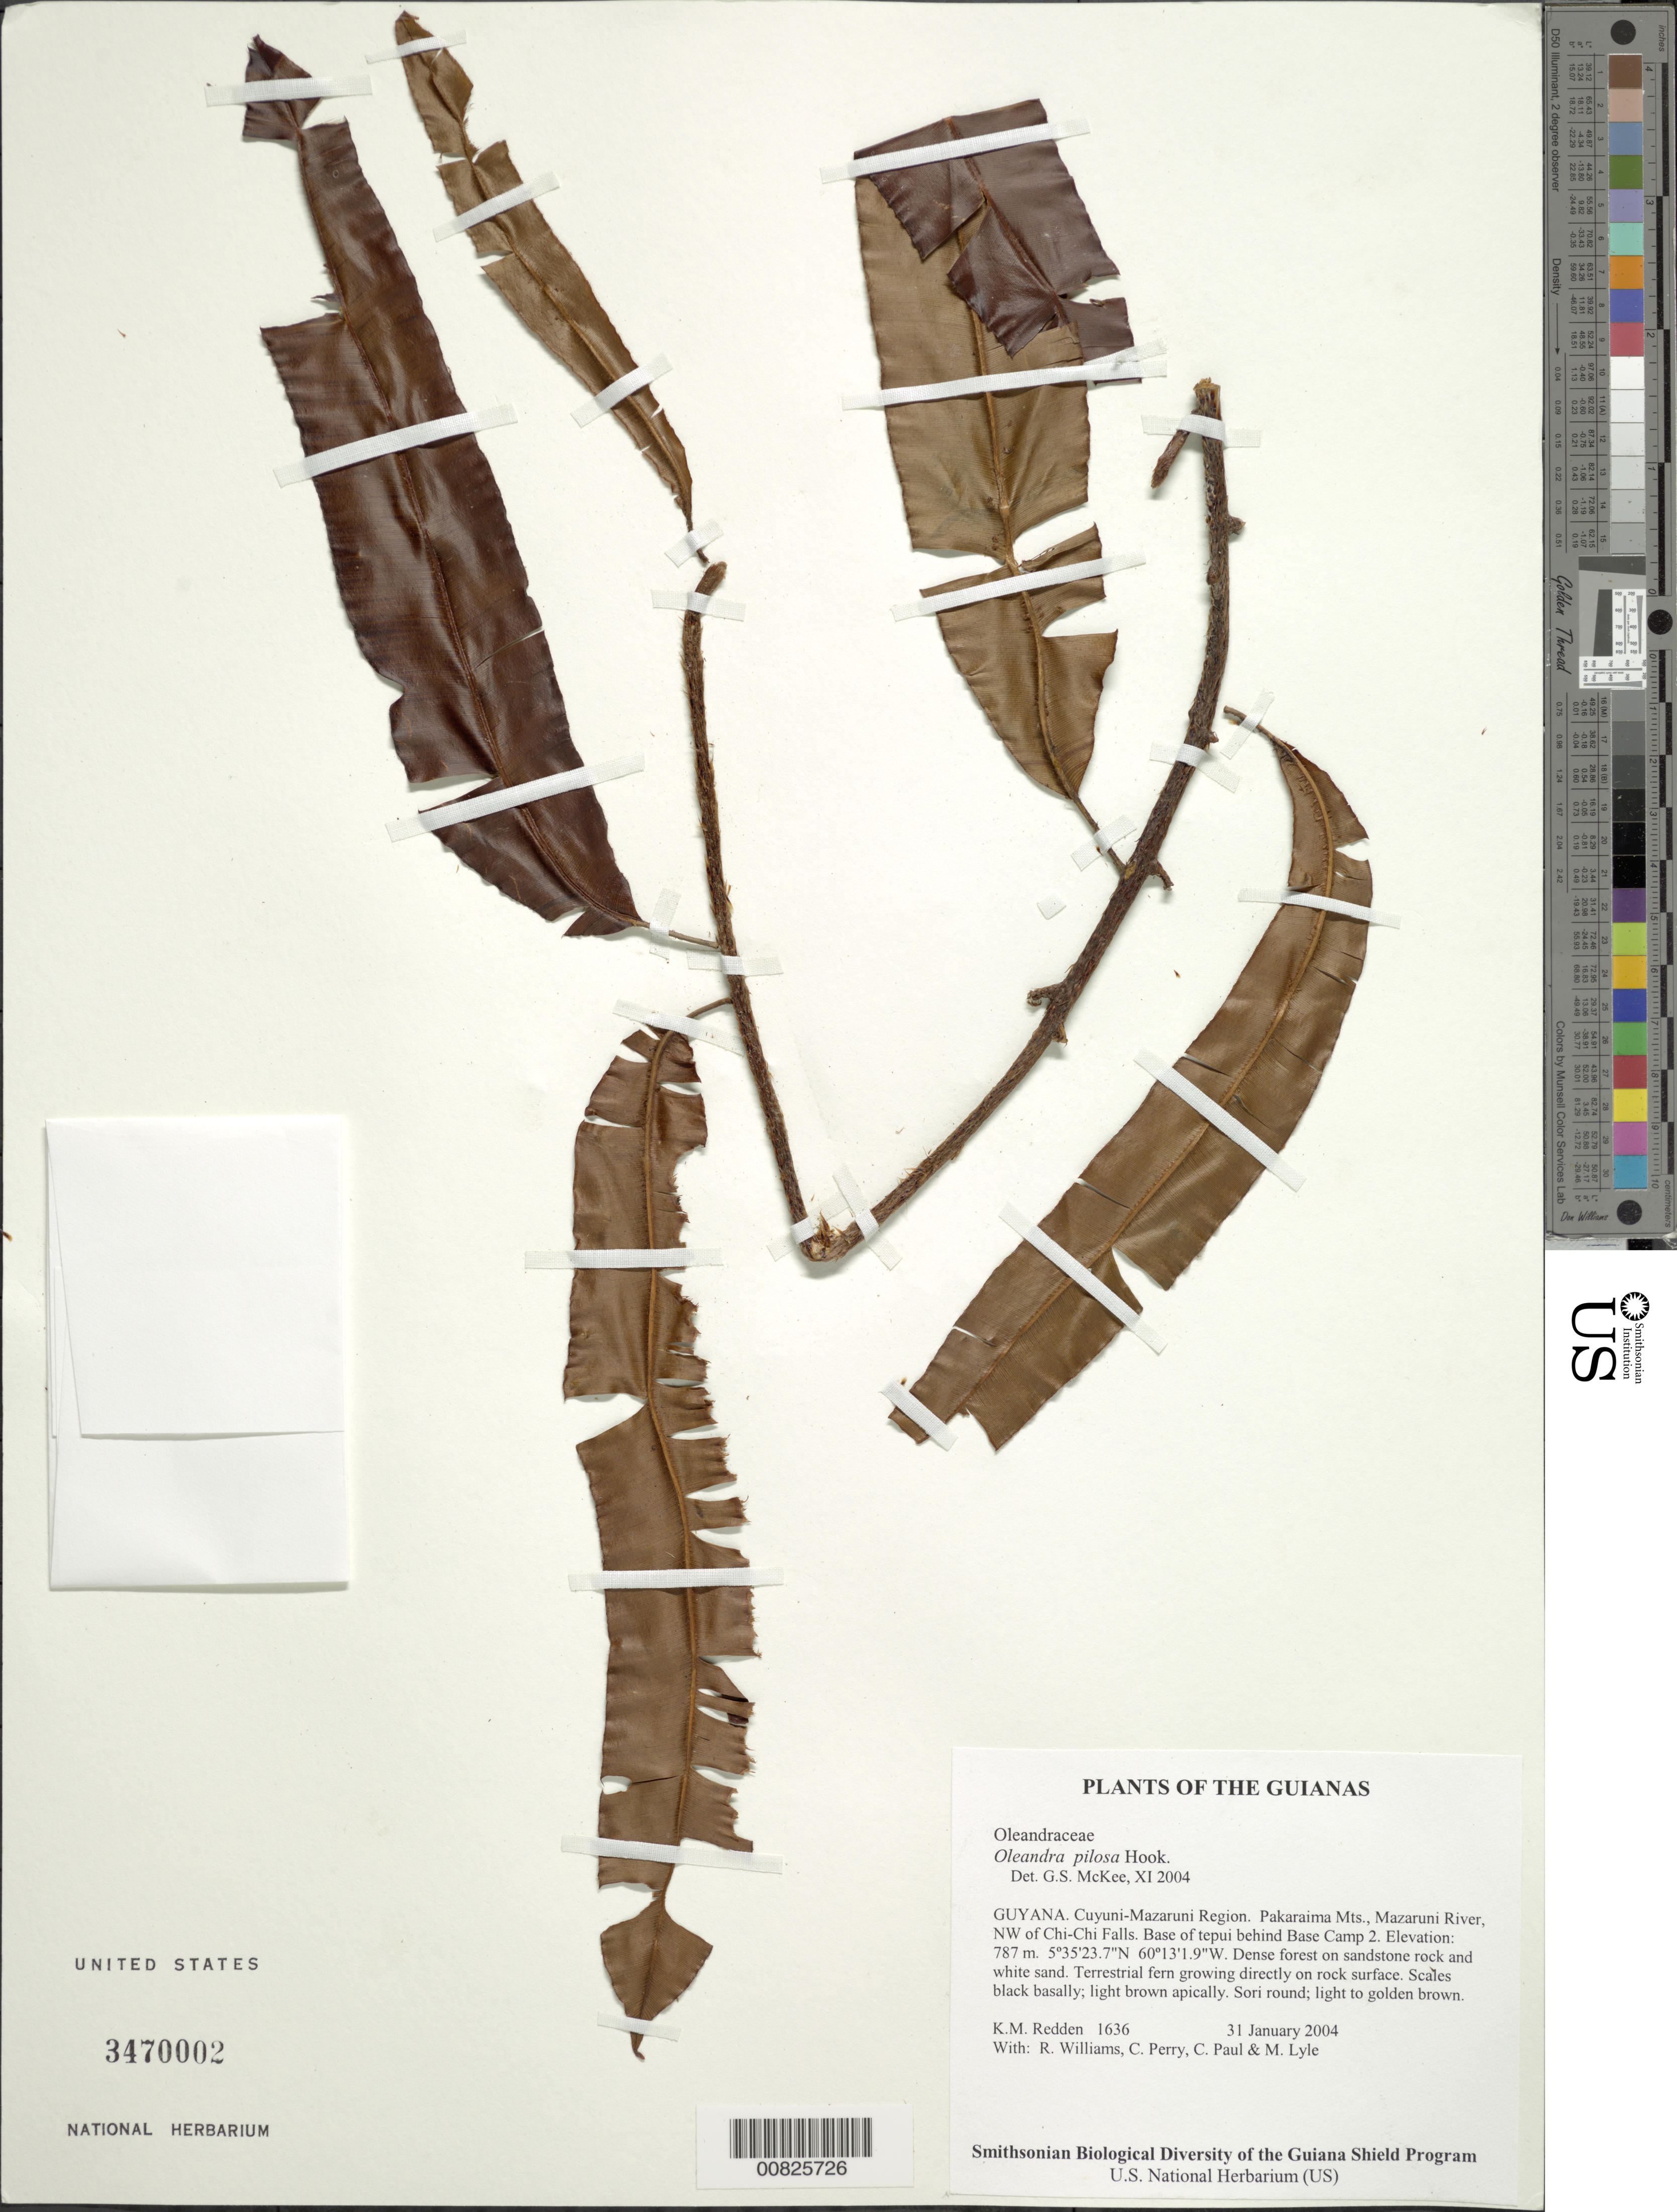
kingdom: Plantae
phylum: Tracheophyta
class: Polypodiopsida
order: Polypodiales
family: Oleandraceae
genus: Oleandra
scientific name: Oleandra pilosa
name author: Hook.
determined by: McKee, G. S., (US), NMNH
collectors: K. M. Redden, R. Williams, C. Perry, C. Paul & M. Lyle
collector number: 1636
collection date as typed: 31 January 2004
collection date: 2004-01-31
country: Guyana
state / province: Cuyuni-Mazaruni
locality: Pakaraima Mts., Mazaruni River, NW of Chi-Chi Falls. Base of tepui behind Base Camp 2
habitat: Dense forest on sandstone rock and white sand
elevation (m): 787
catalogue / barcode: US 3470002